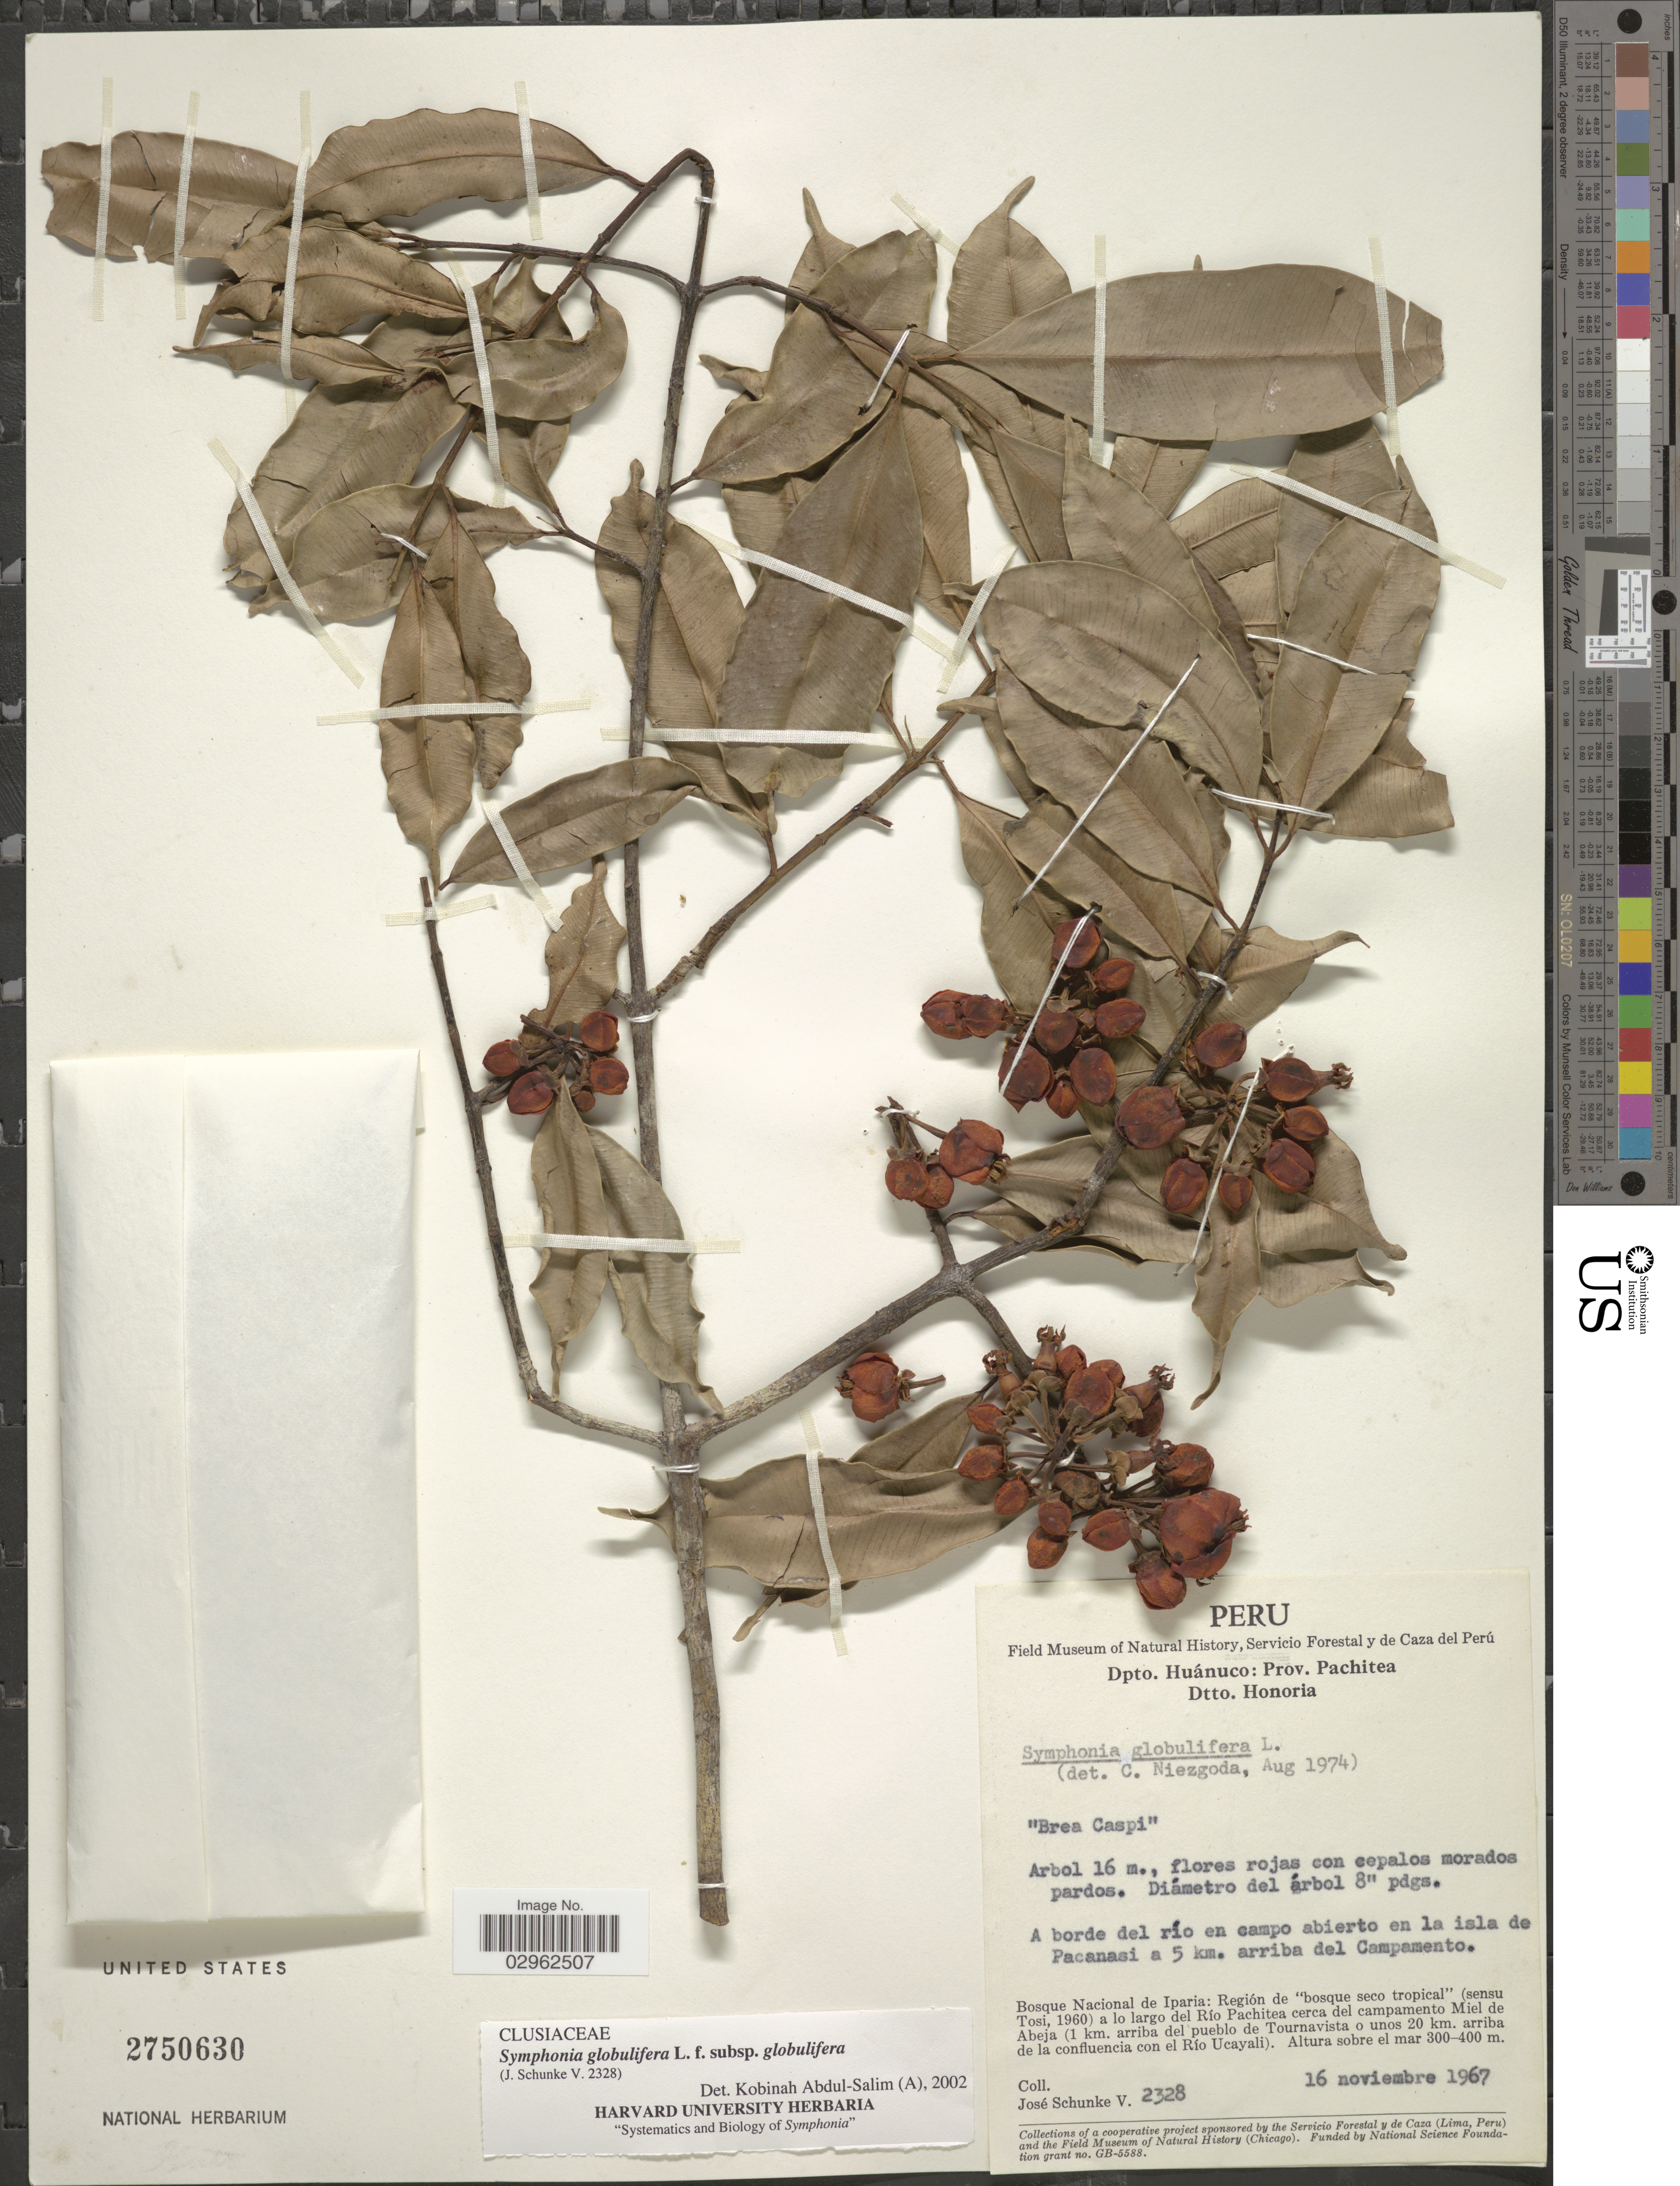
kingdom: Plantae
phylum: Tracheophyta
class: Magnoliopsida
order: Malpighiales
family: Clusiaceae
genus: Symphonia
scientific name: Symphonia globulifera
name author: L. f.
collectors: J. Schunke Vigo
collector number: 2328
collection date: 1967-11-16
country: Peru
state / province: Huánuco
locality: Dpto. Huánuco: Prov. Pachitea. Dtto. Honoria. A borde del río en campo abierto en la isla de Pacanasi a 5 km. arriba del Campamento. Bosque Nacional de Iparia: Región de "bosque seco tropical" (sensu Tosi,1960) a lo largo del Río Pachitea cerca del campamento Miel de Abeja (1 km. arriba del pueblo de Tournavista o unos 20 km. arriba de la confluencia con el Río Ucayali.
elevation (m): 300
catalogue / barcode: US 2750630